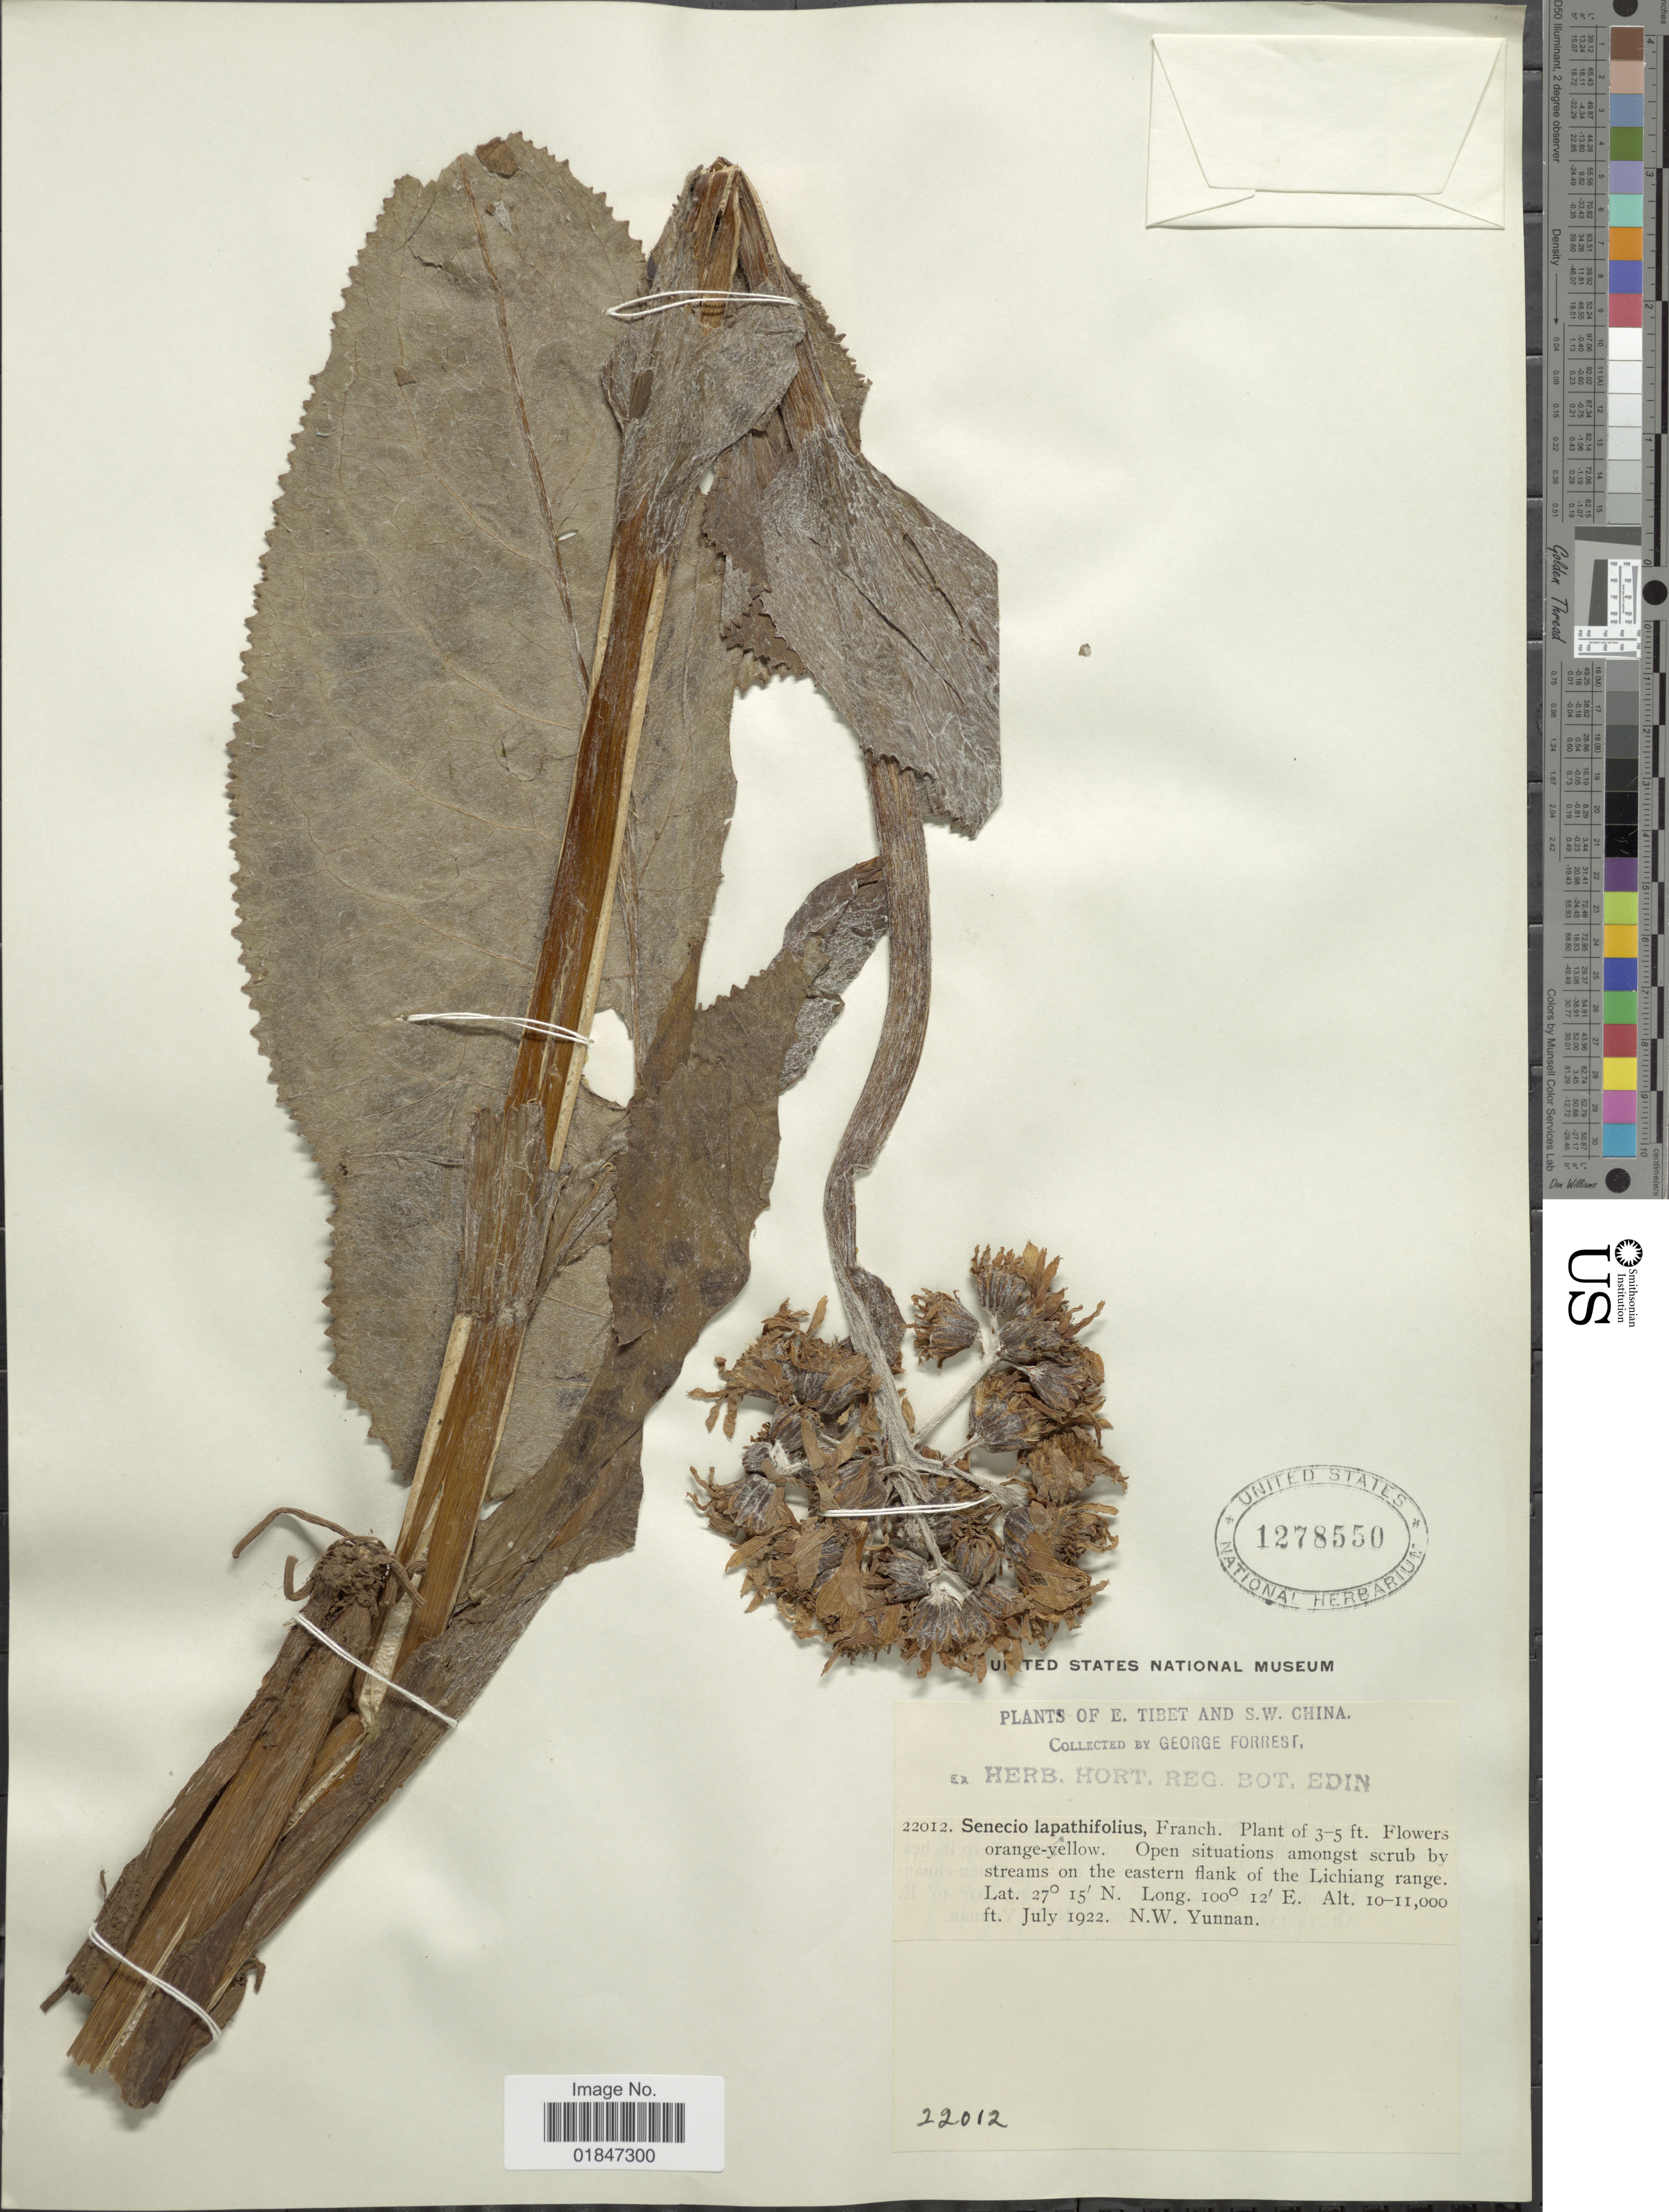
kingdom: Plantae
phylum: Tracheophyta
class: Magnoliopsida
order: Asterales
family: Asteraceae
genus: Ligularia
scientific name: Ligularia lapathifolia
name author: (Franch.) Hand.-Mazz.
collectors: G. Forrest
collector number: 22012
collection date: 1922-07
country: China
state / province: Yunnan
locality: E. Tibet. and S. W. China. On the eastern flank of the Lichiang range. N.W. Yunnan.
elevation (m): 3048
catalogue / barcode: US 1278550